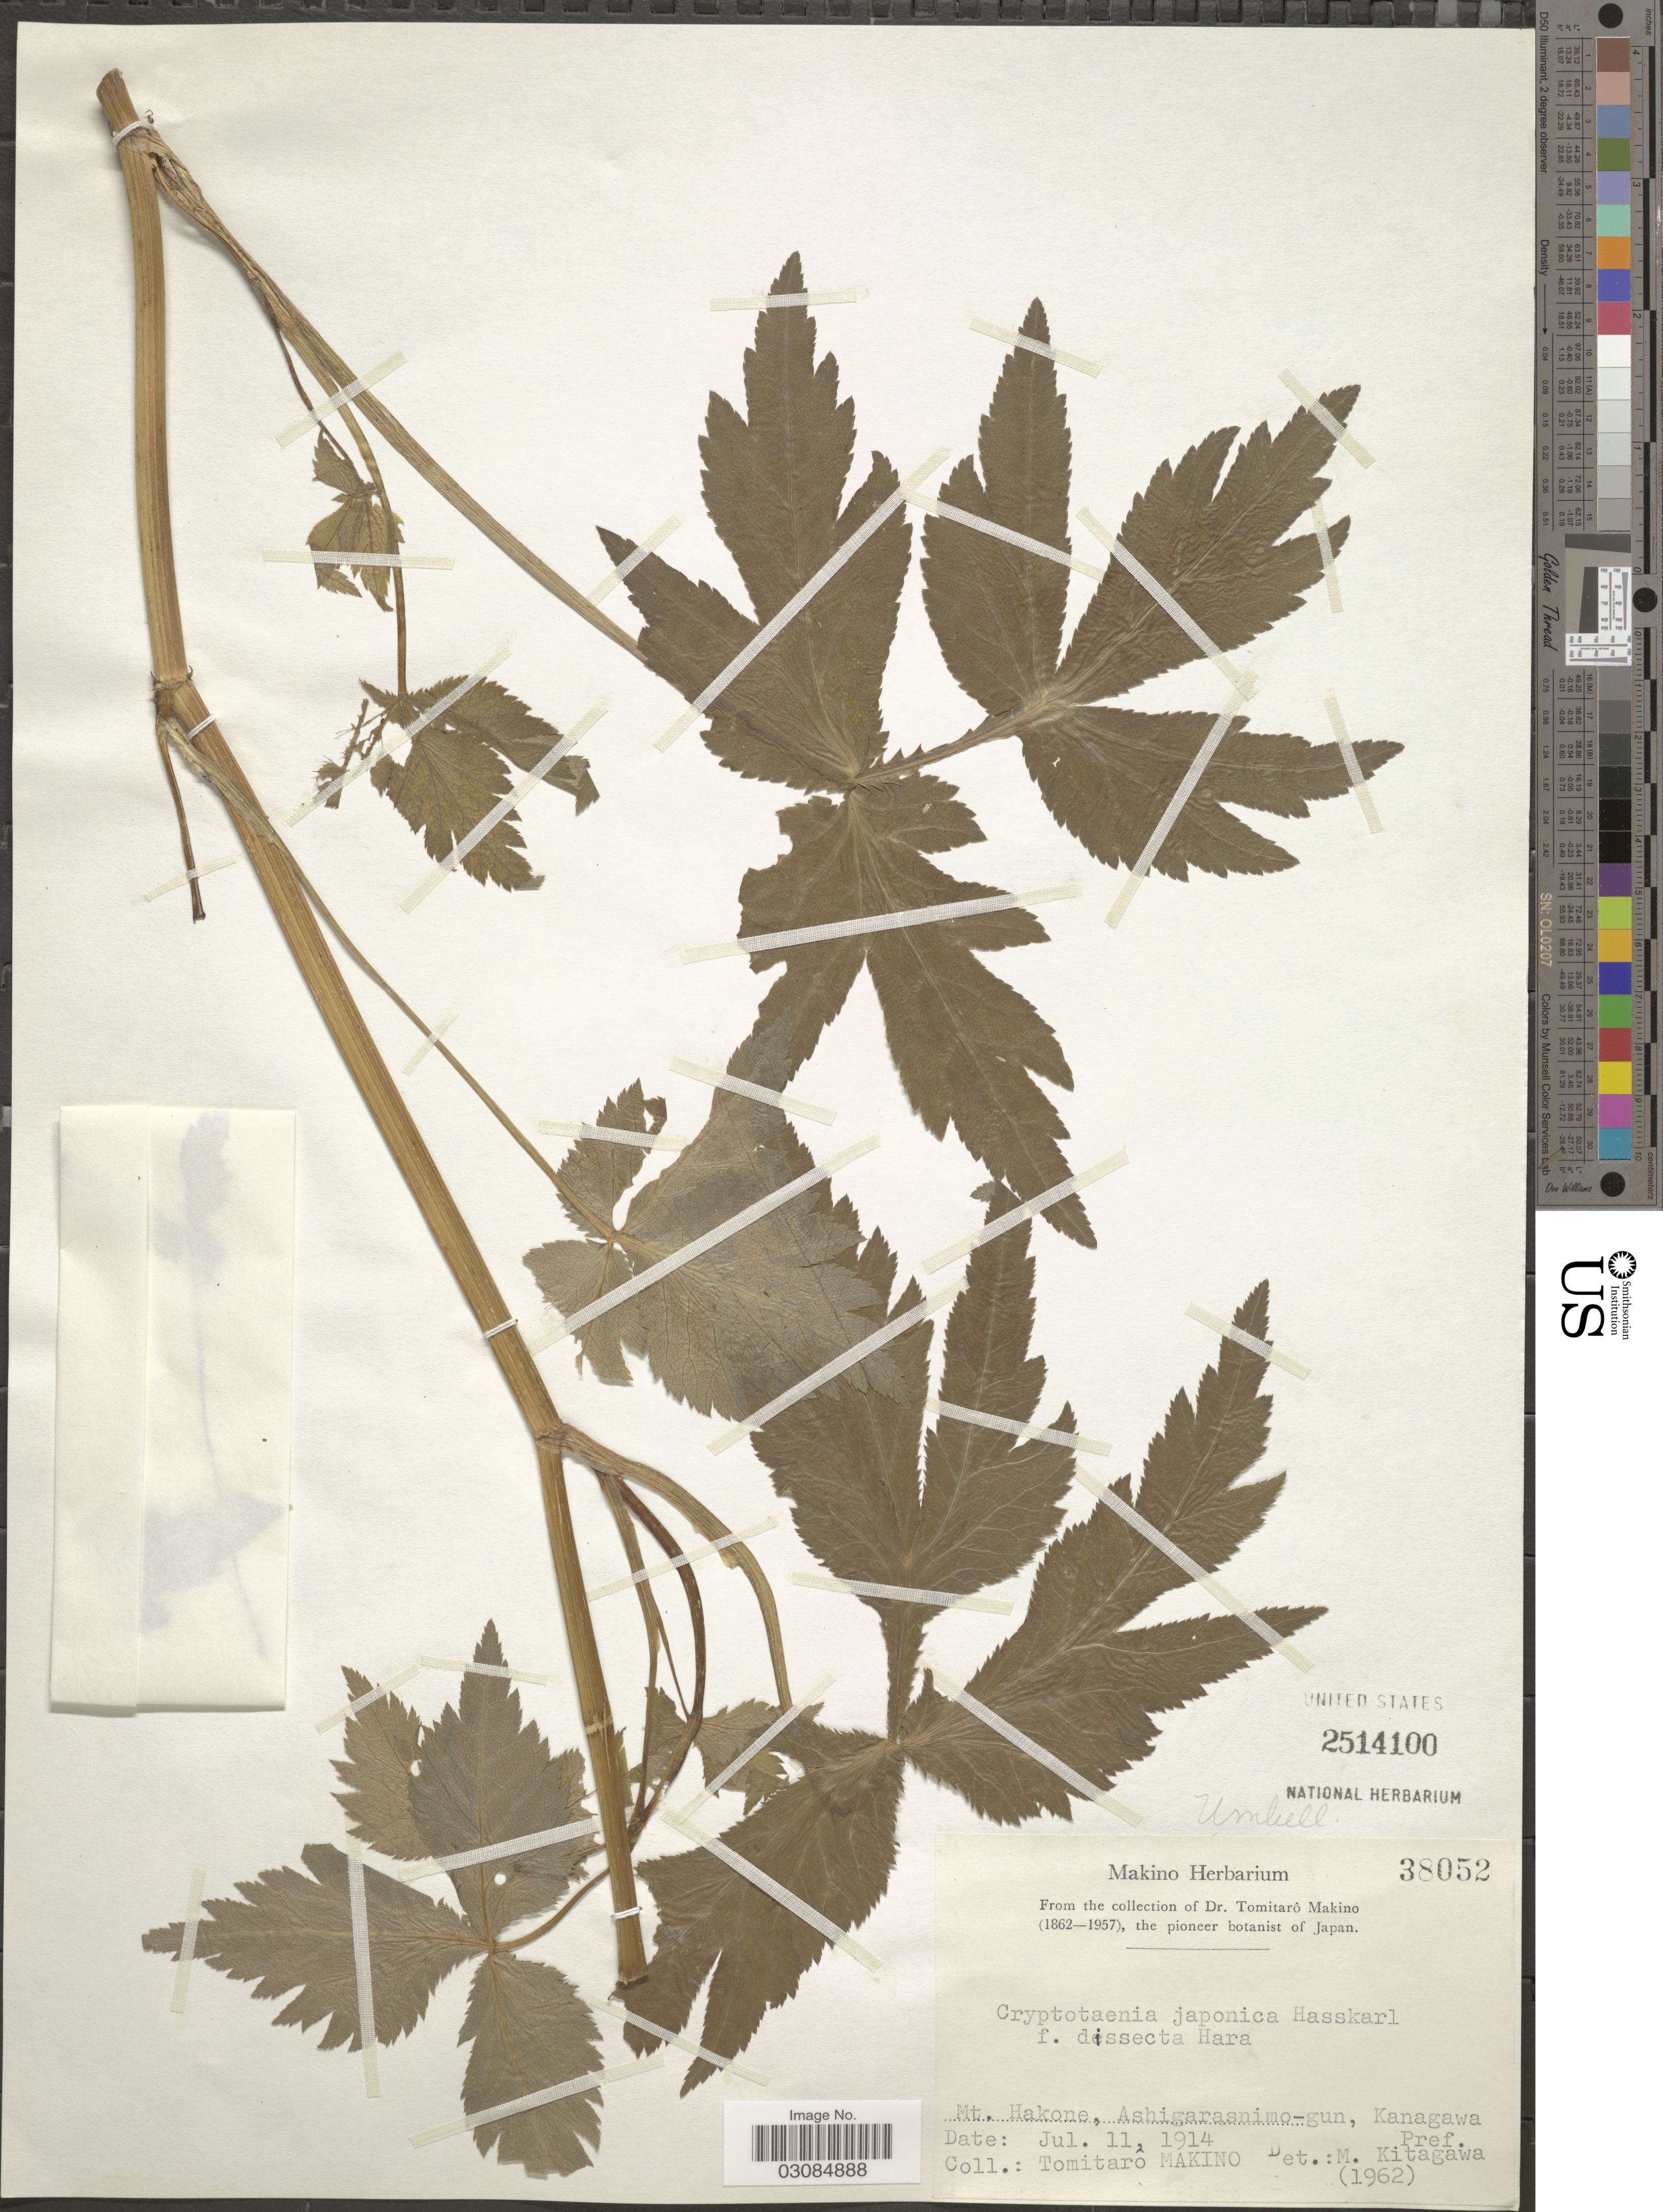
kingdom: Plantae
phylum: Tracheophyta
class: Magnoliopsida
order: Apiales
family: Apiaceae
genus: Cryptotaenia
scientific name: Cryptotaenia 10681280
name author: Hassk.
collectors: T. Makino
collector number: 38052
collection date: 1914-07-11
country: Japan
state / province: Kanagawa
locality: Mt. Hakone, Ashigarasnimo-gun, Kanagawa Pref.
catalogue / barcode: US 2514100